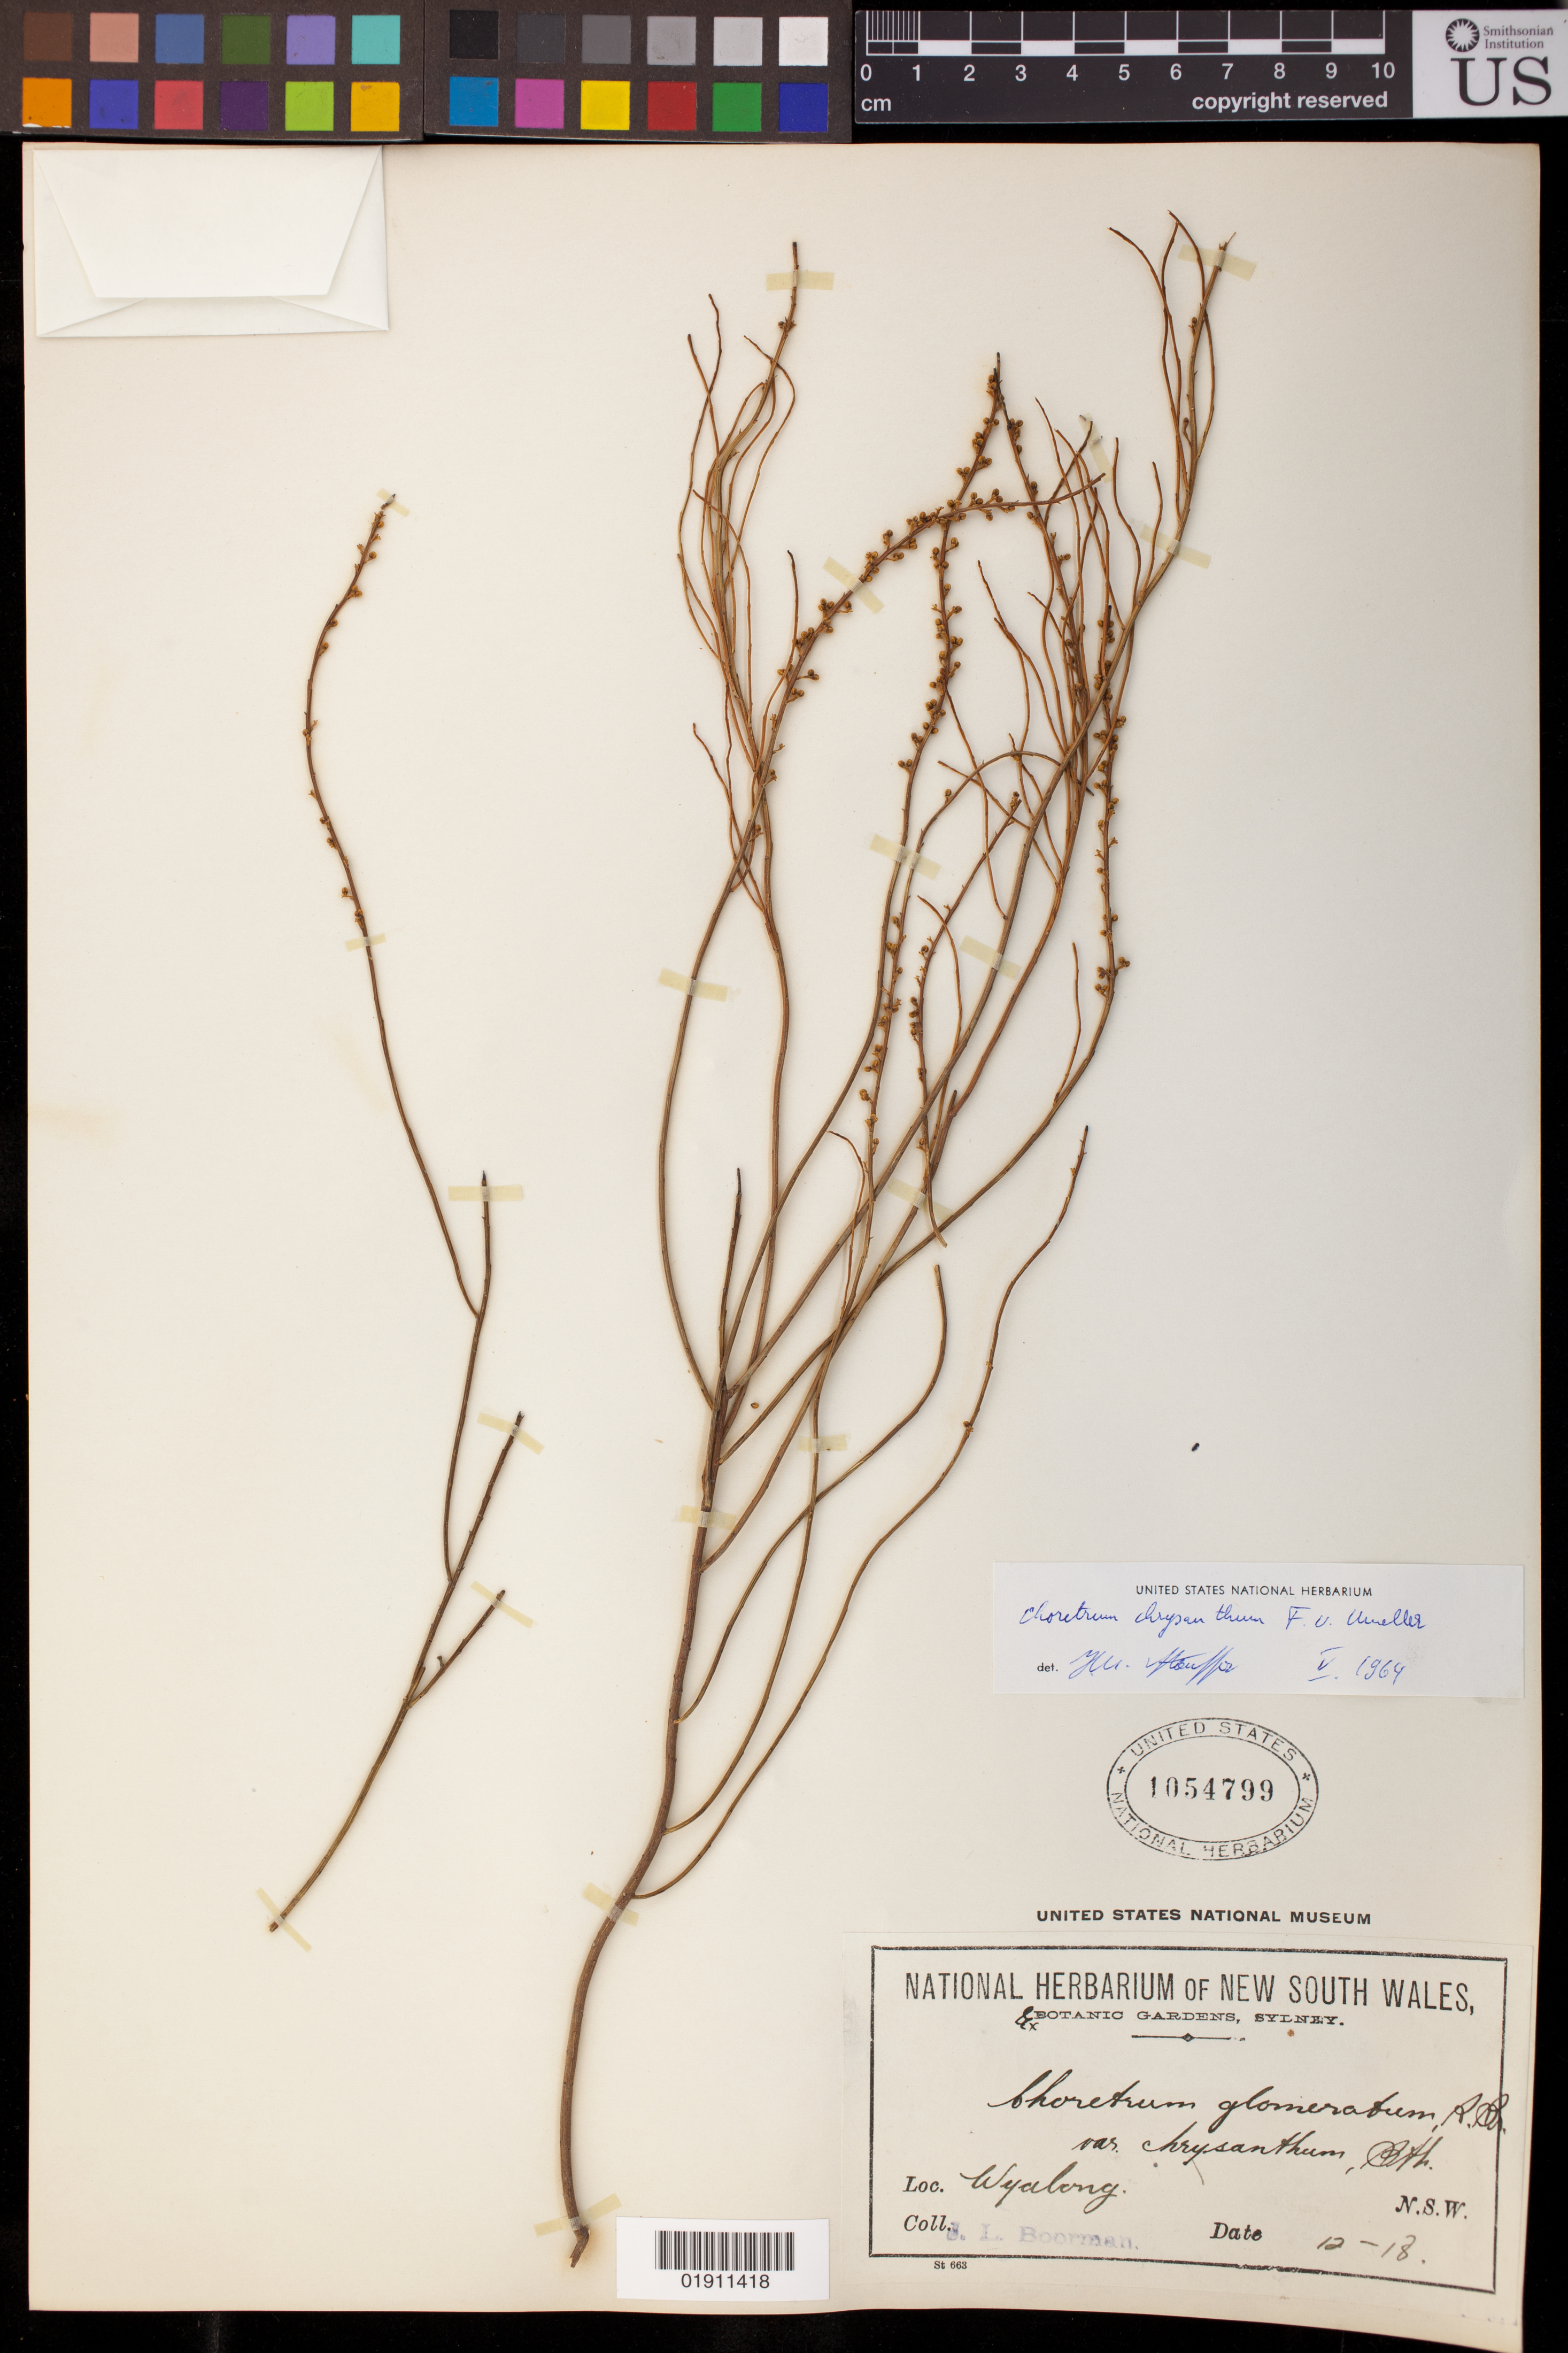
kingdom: Plantae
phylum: Tracheophyta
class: Magnoliopsida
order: Santalales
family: Amphorogynaceae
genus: Choretrum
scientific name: Choretrum chrysanthum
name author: F. Muell.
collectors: J. Boorman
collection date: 1918-12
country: Australia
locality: Wyalong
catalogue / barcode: US 1054799